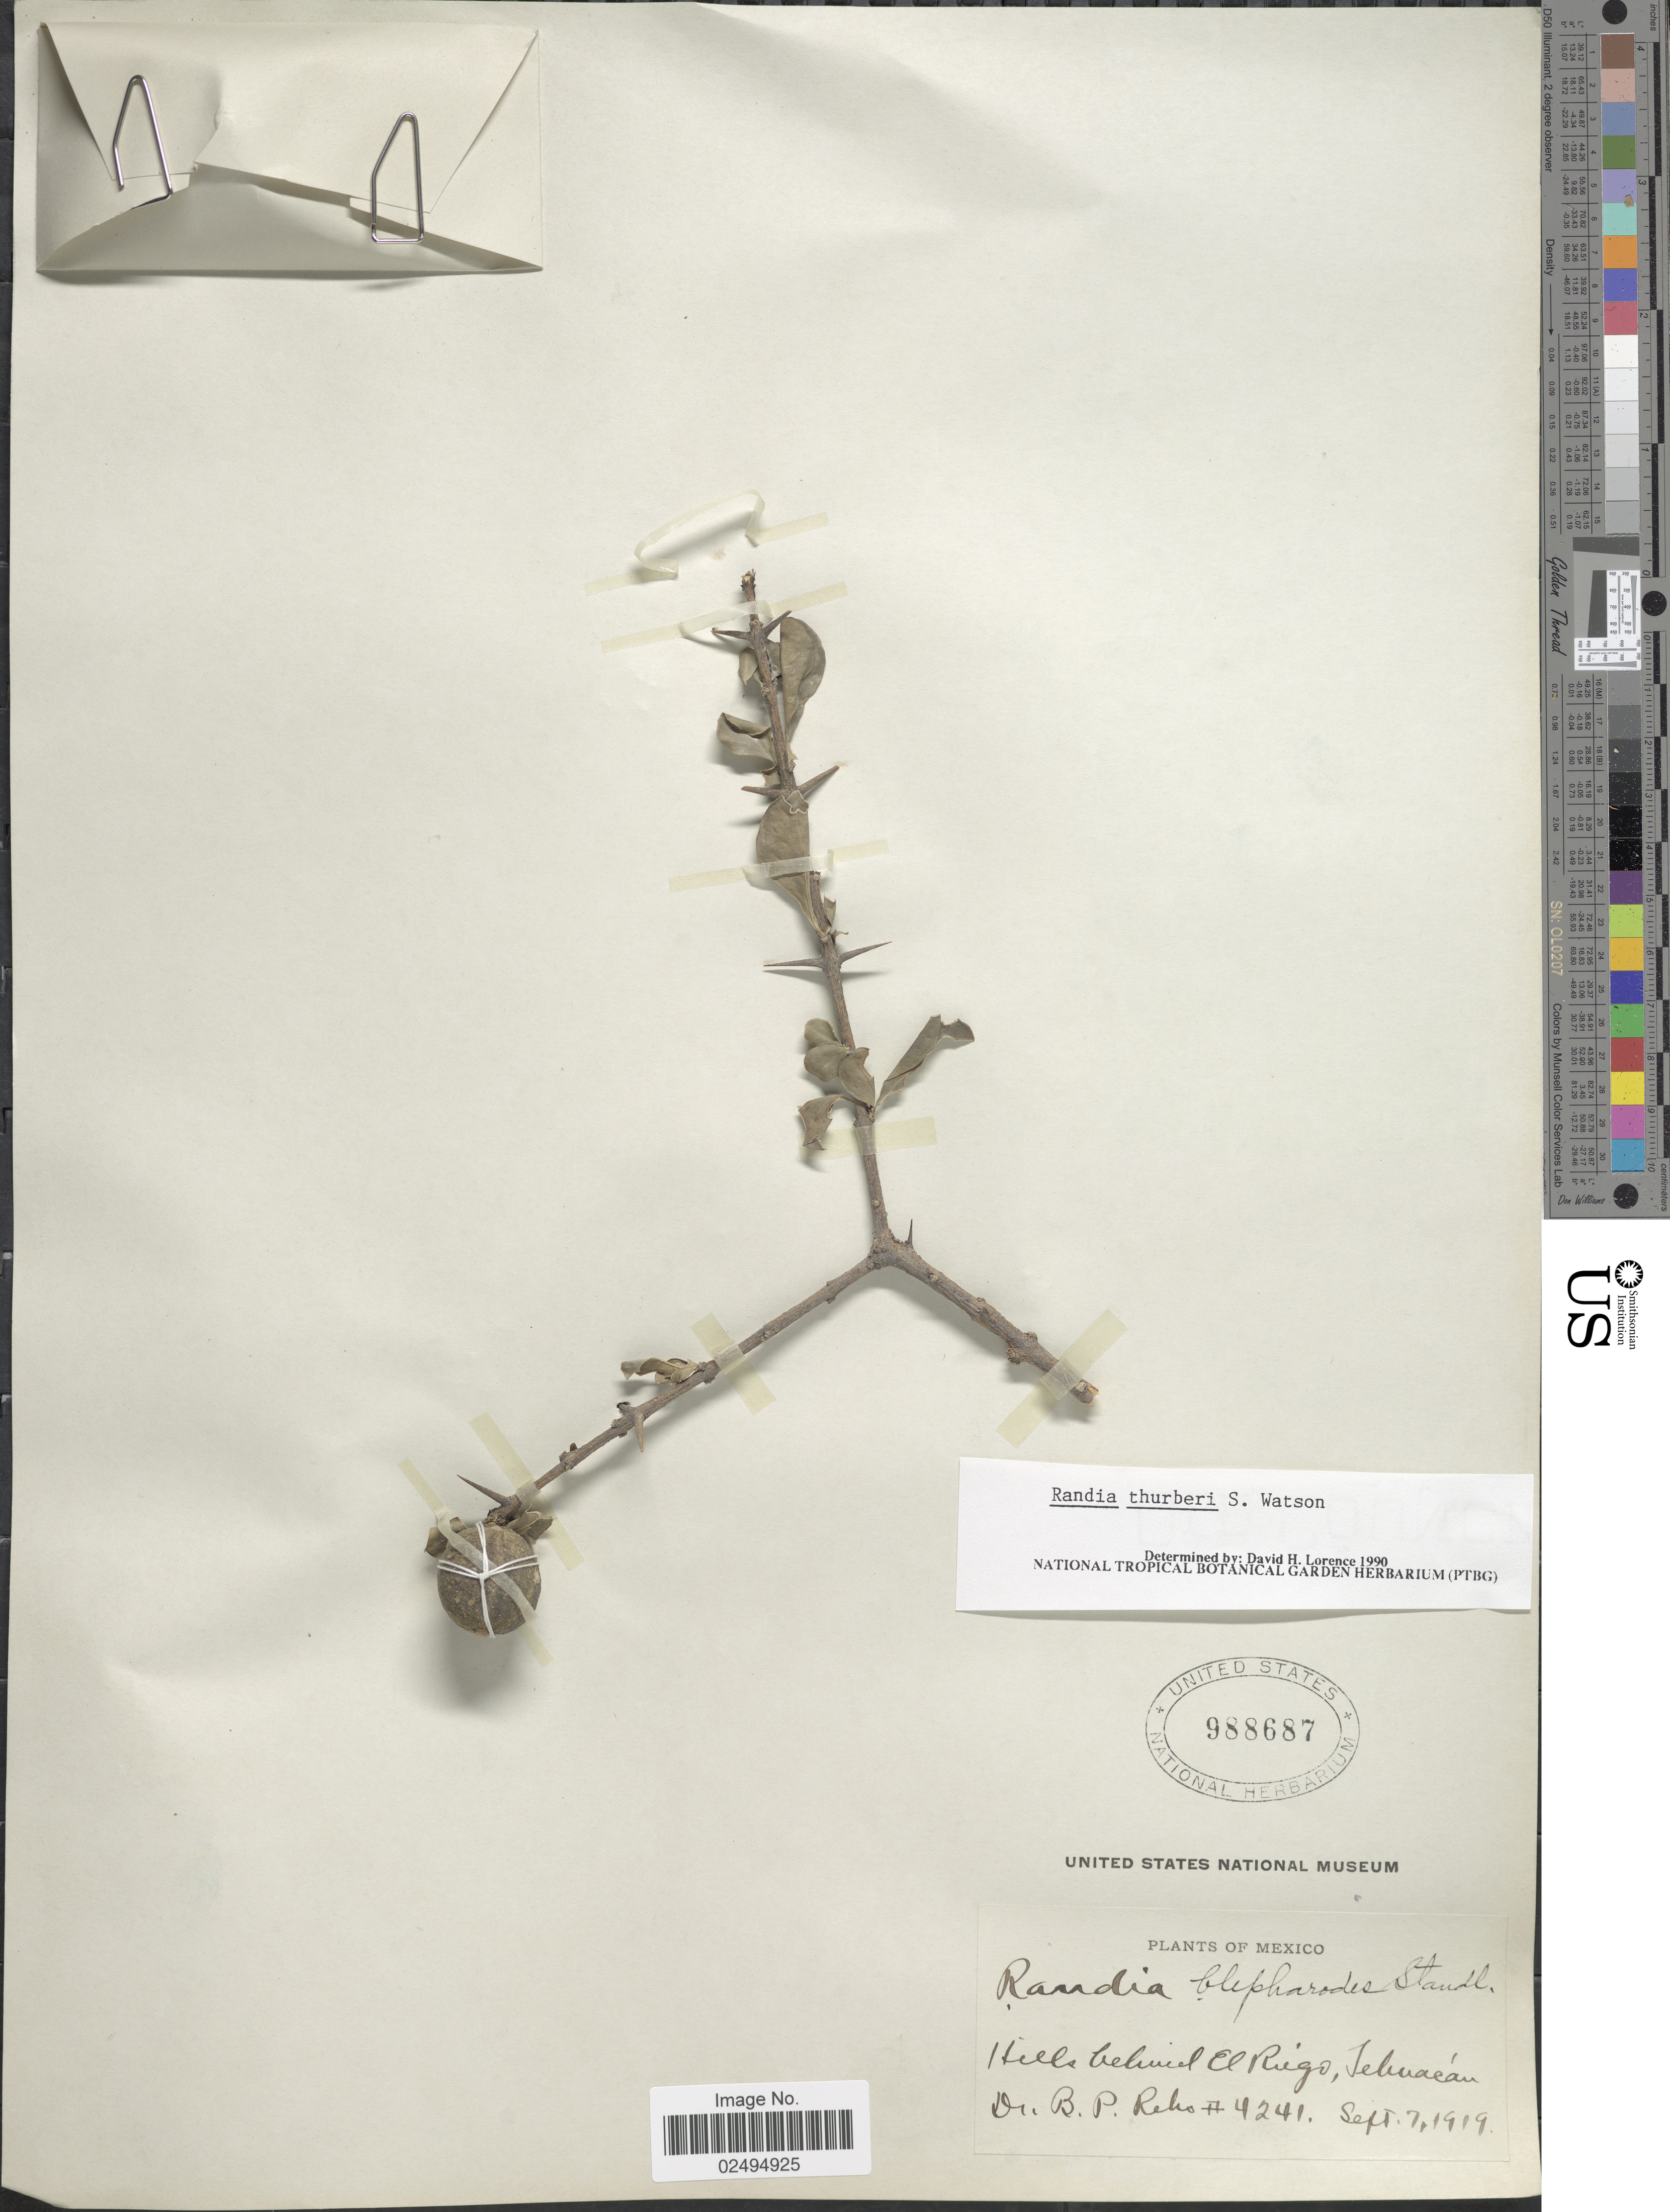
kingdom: Plantae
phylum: Tracheophyta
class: Magnoliopsida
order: Gentianales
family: Rubiaceae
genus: Randia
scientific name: Randia thurberi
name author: S. Watson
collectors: B. P. Reko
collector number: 4241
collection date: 1919-09-07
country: Mexico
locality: Hills behind El Riego, Tehuacan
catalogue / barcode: US 988687